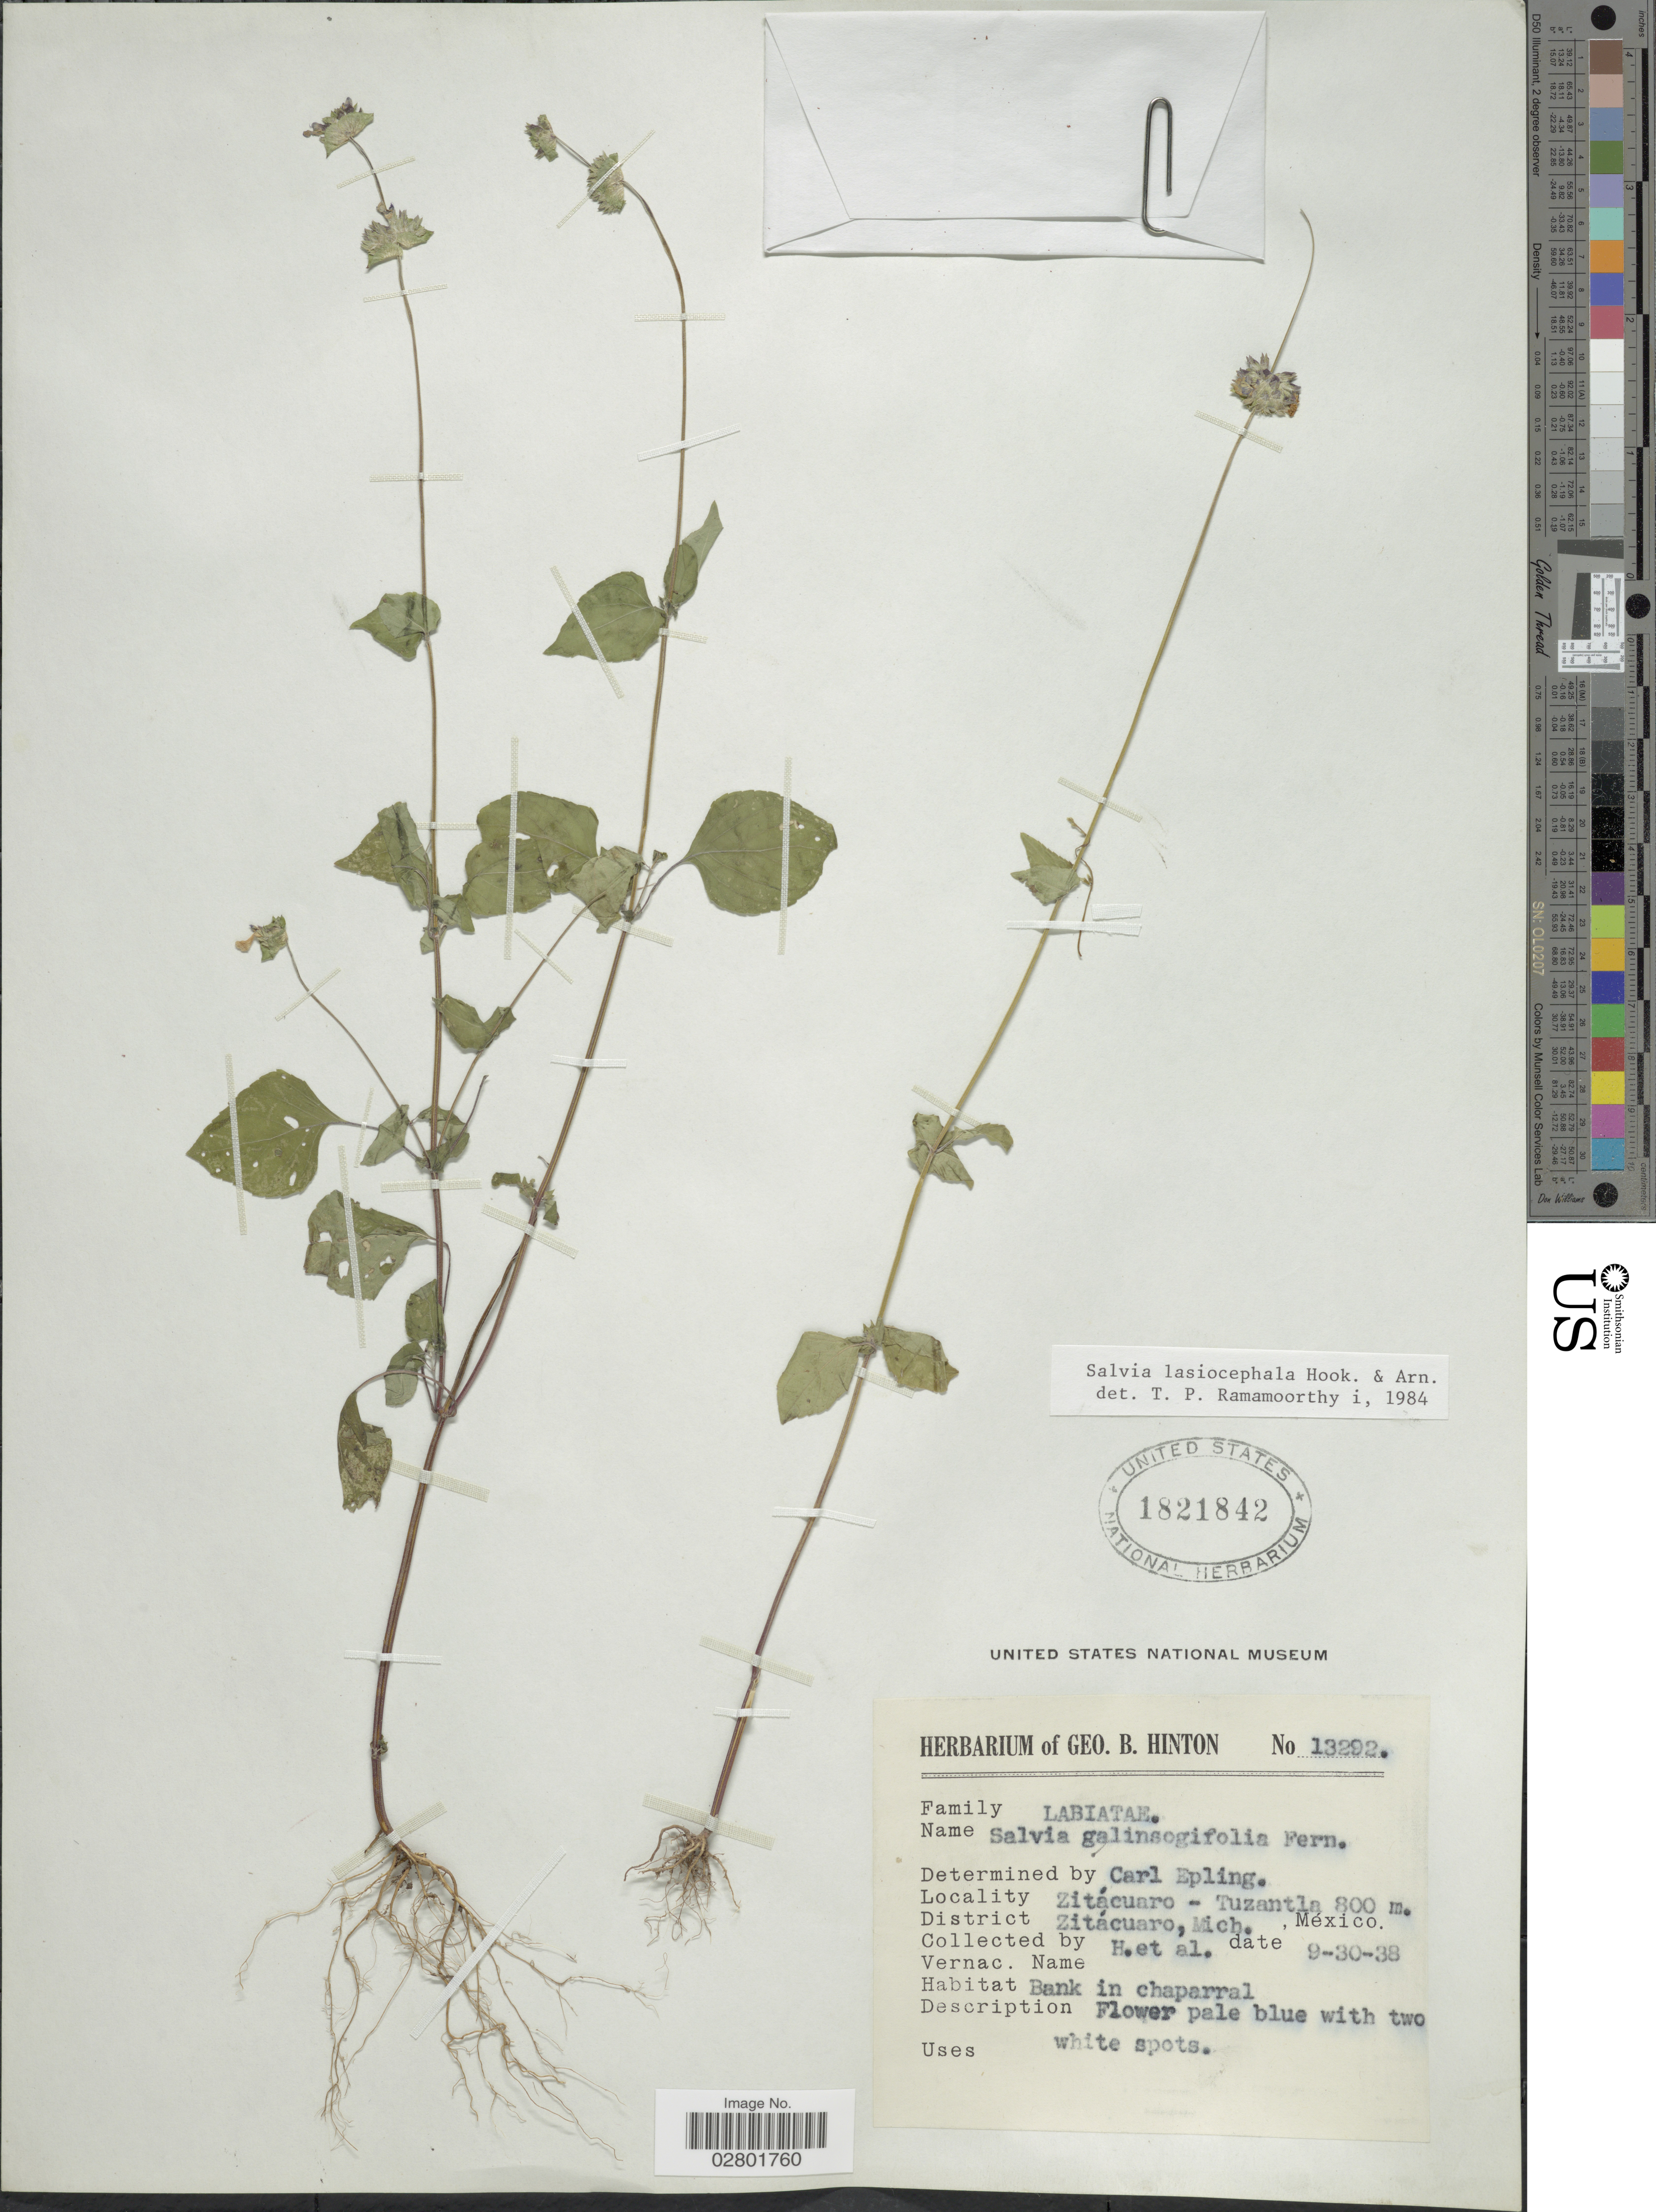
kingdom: Plantae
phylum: Tracheophyta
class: Magnoliopsida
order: Lamiales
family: Lamiaceae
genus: Salvia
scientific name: Salvia lasiocephala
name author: Hook. & Arn.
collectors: G. B. Hinton & et al.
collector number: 13292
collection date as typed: Transcribed d/m/y: 30/9/38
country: Mexico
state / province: Michoacán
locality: Zitácuaro, Tuzantla, District Zitácuaro.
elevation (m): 800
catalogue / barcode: US 1821842